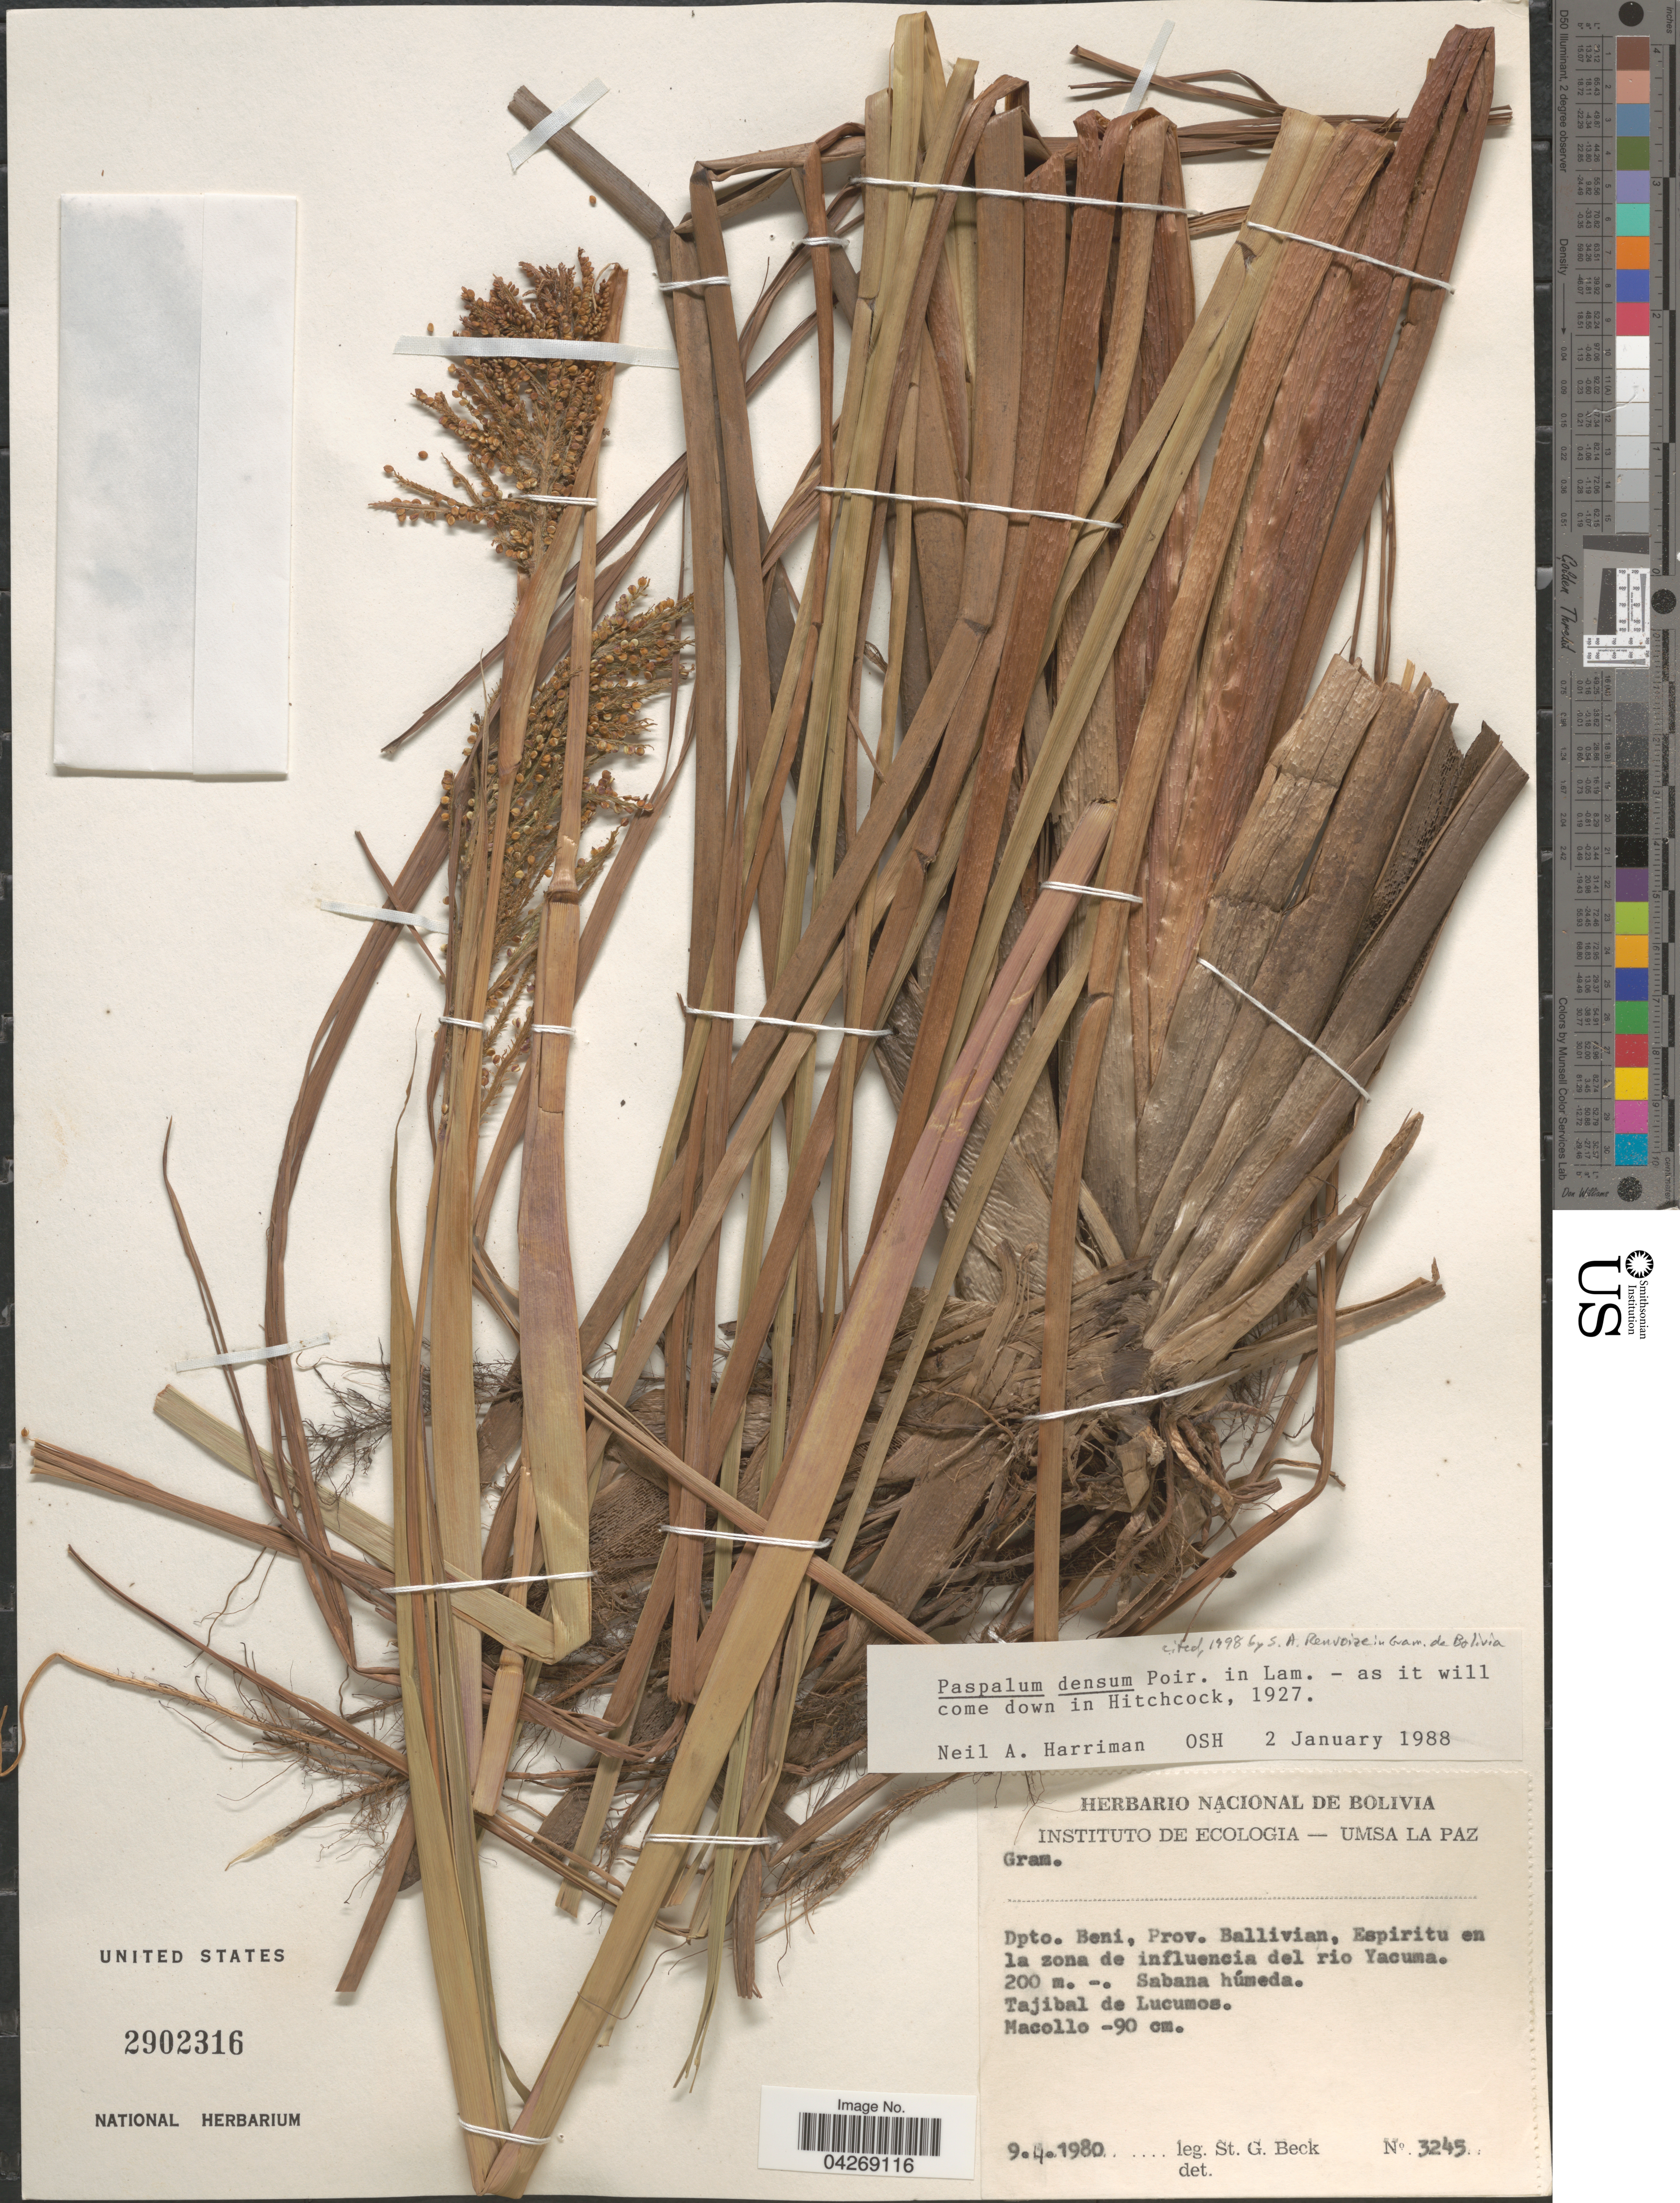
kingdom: Plantae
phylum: Tracheophyta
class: Liliopsida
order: Poales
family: Poaceae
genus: Paspalum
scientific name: Paspalum densum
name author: Poir.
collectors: S. G. Beck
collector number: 3245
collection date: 1980-04-09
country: Bolivia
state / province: Beni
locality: Dpto. Beni, Prov. Ballivian, Espiritu en la zona de influencia del rio Yacuma. Tajibal de Lucumos.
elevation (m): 200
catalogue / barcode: US 2902316